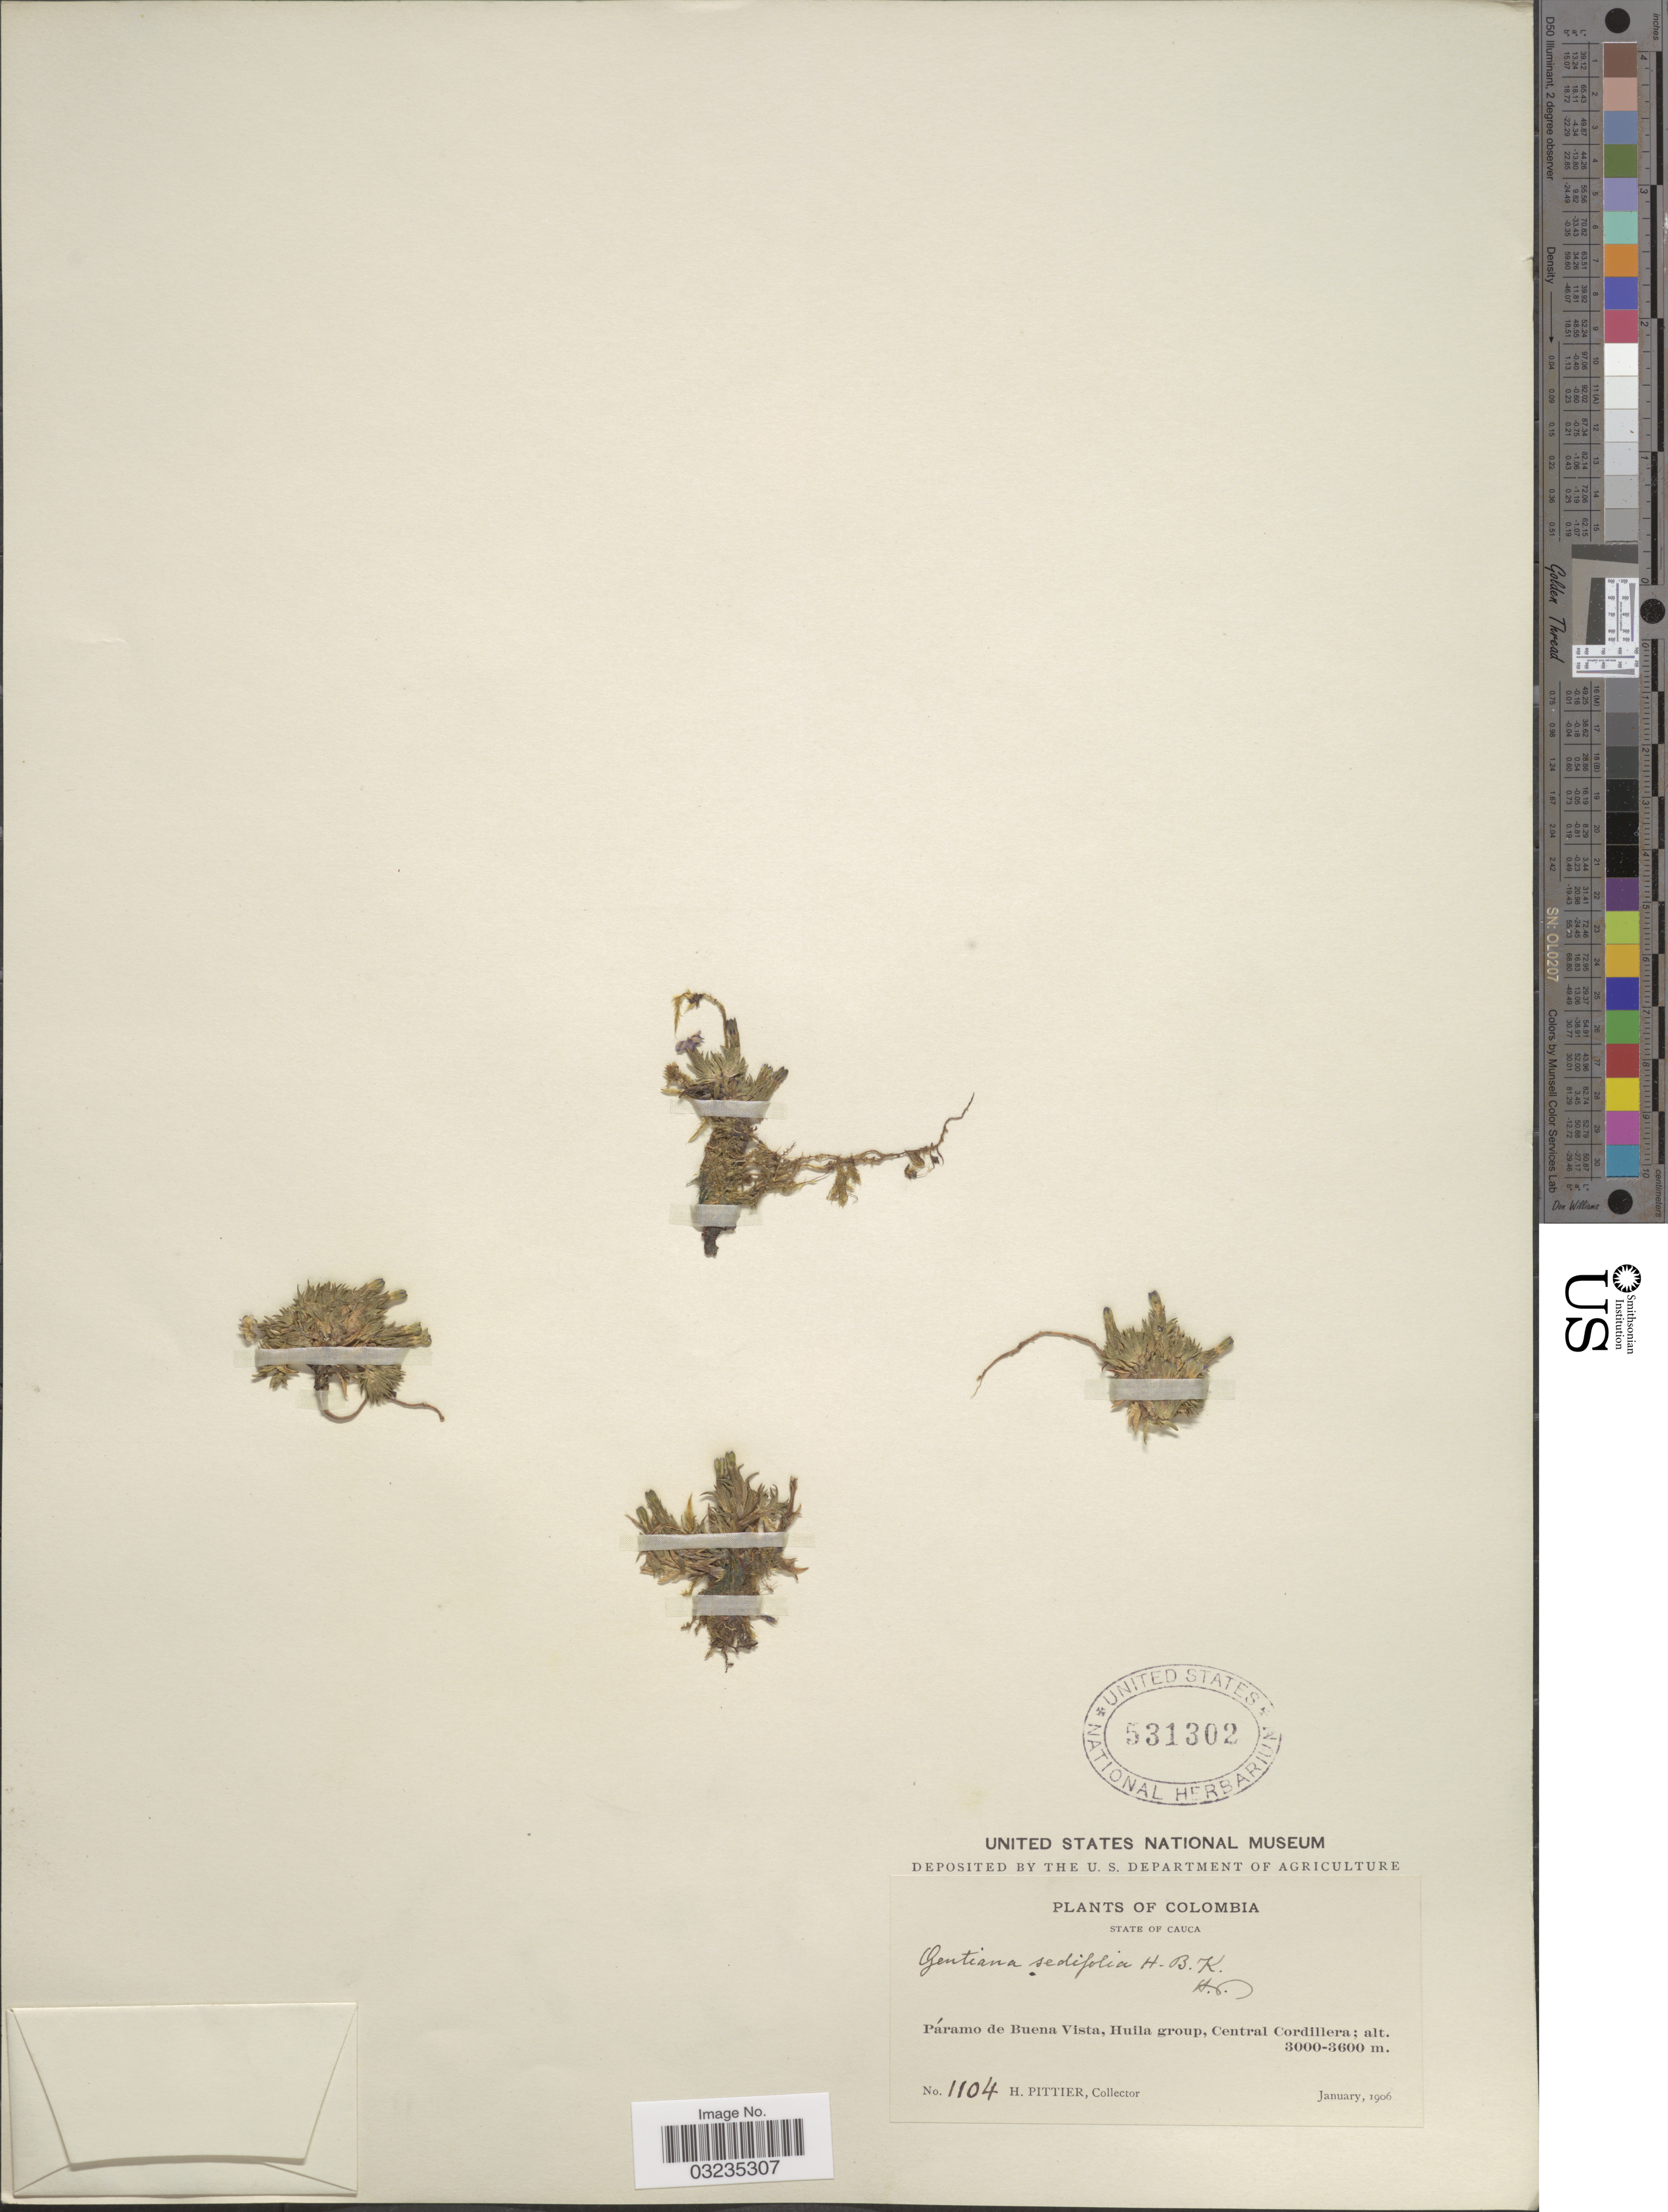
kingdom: Plantae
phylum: Tracheophyta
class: Magnoliopsida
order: Gentianales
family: Gentianaceae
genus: Gentiana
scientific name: Gentiana sedifolia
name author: Kunth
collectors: H. F. Pittier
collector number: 1104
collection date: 1906-01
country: Colombia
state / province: Cauca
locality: Páramo de Buena Vista, Huila group, Central Cordillera.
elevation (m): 3000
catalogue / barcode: US 531302